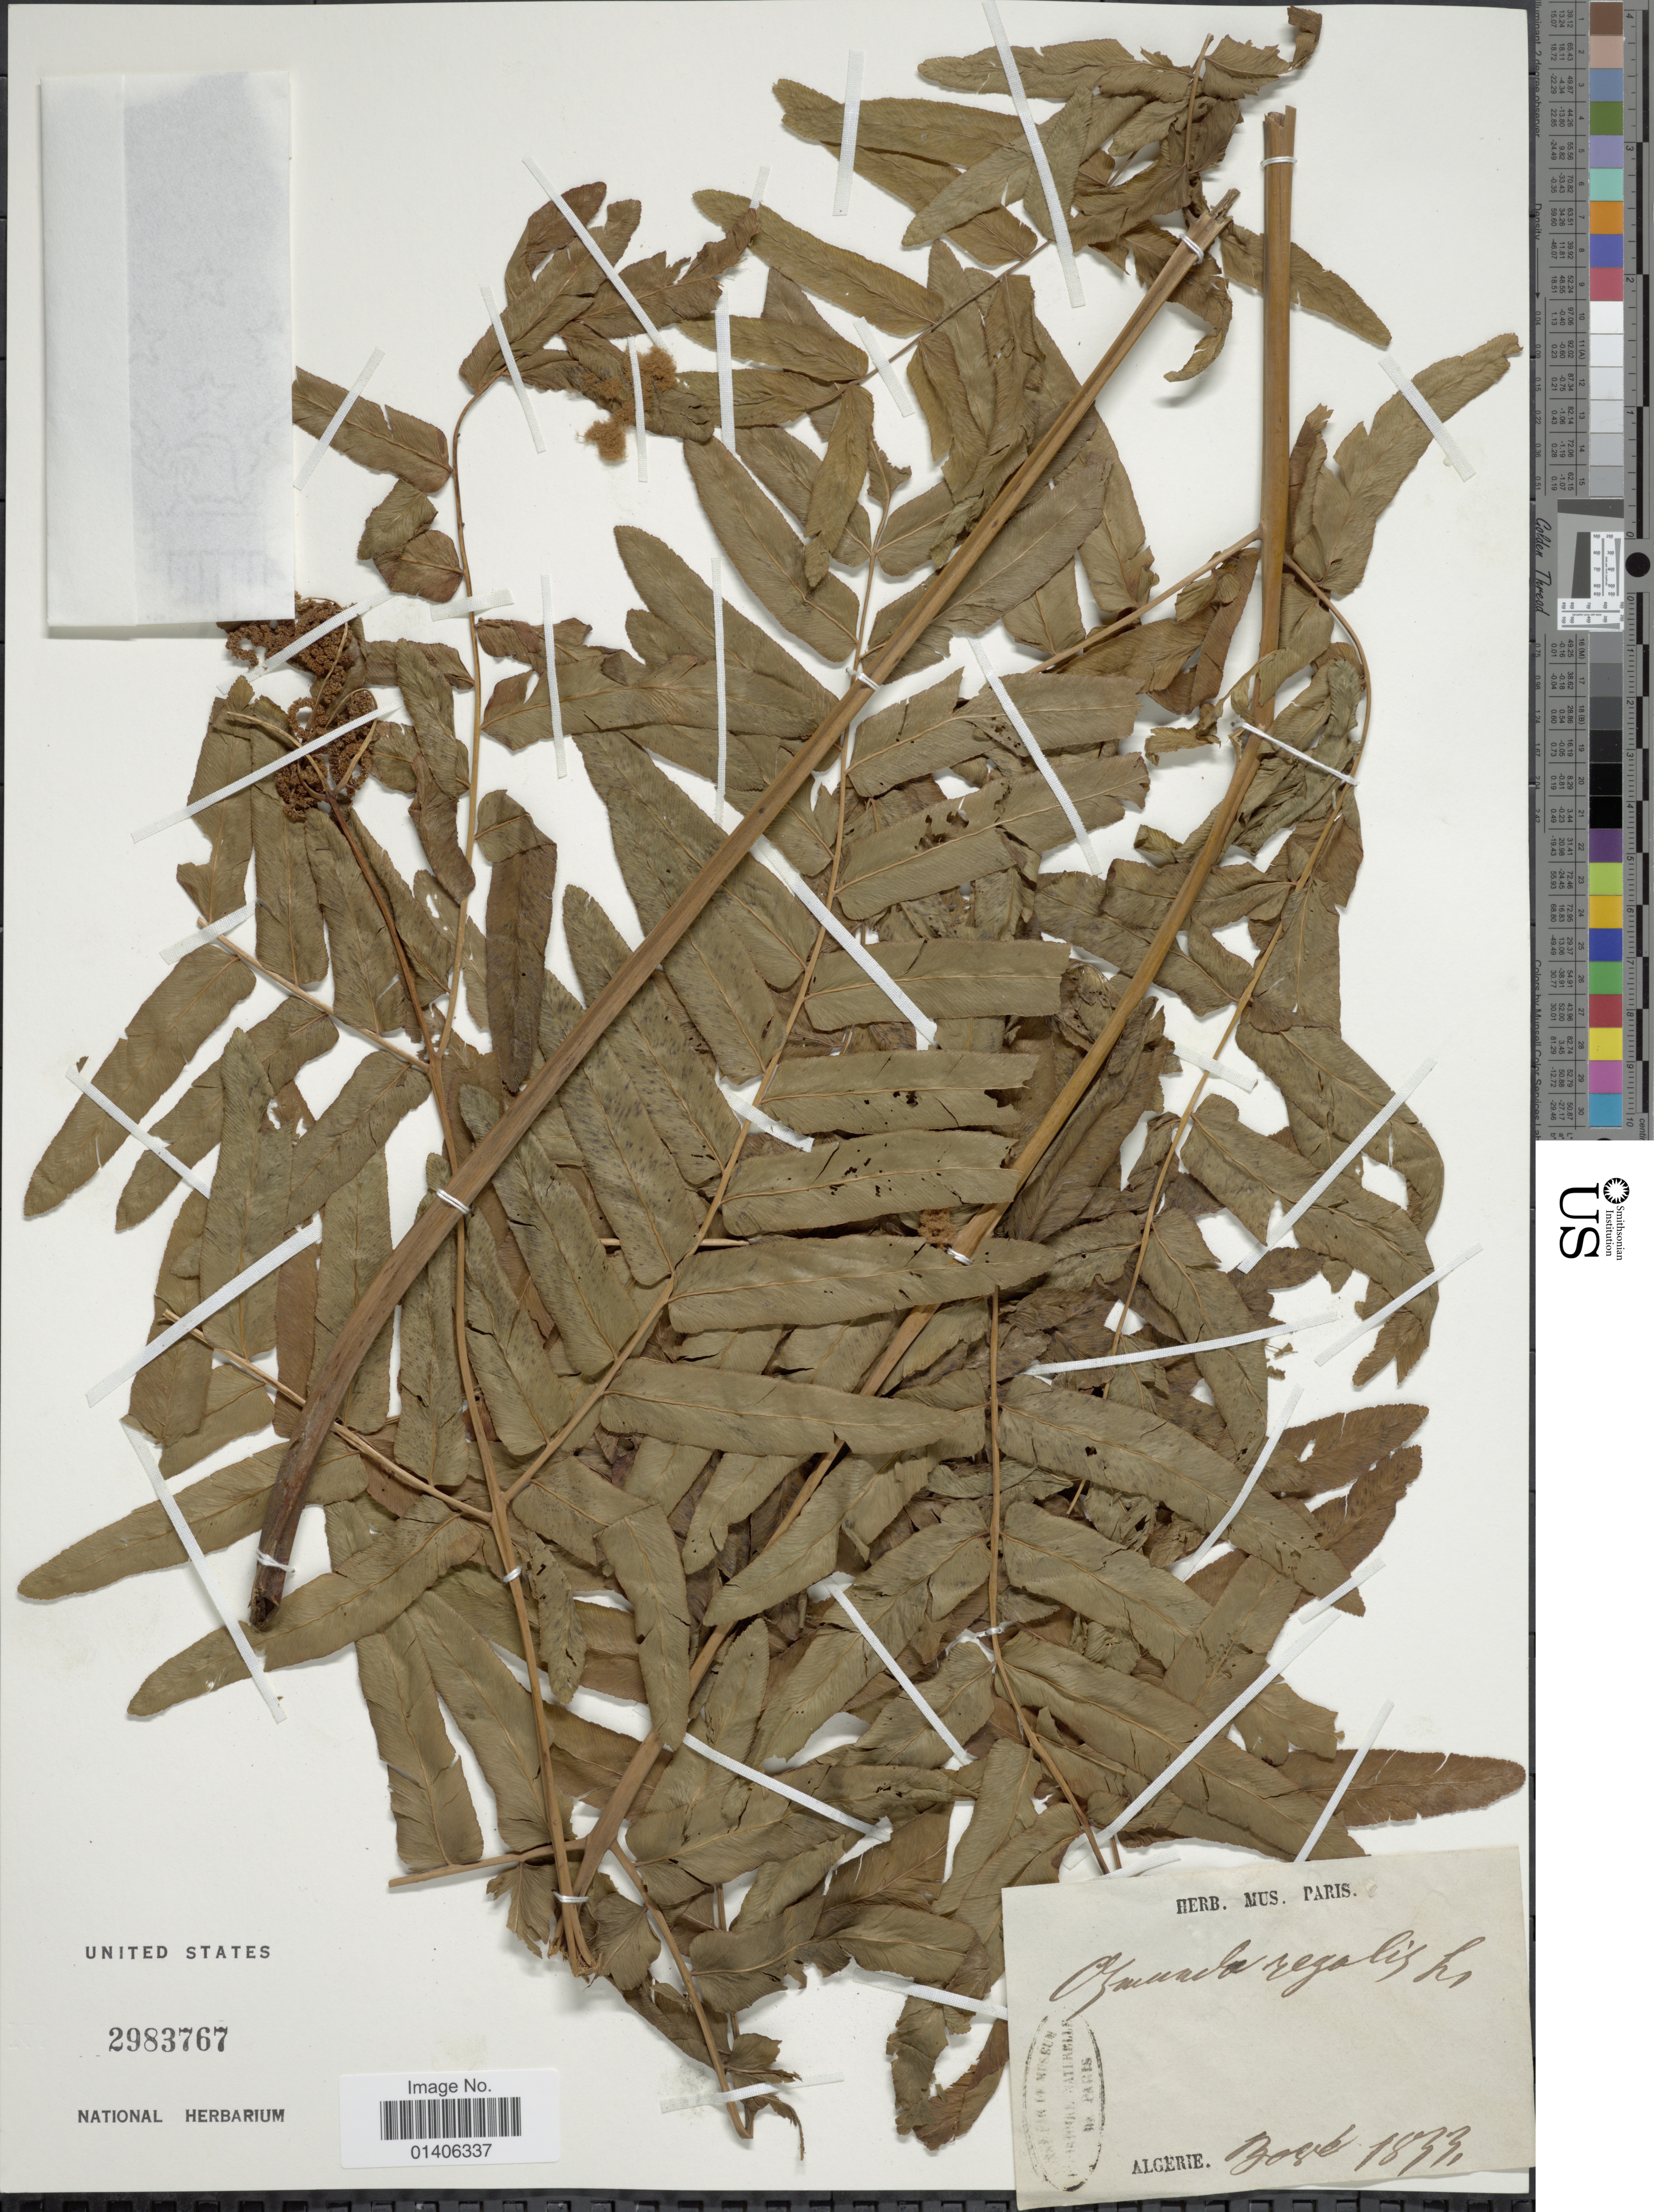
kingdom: Plantae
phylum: Tracheophyta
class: Polypodiopsida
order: Osmundales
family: Osmundaceae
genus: Osmunda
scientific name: Osmunda regalis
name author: L.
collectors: Bové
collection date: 1833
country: Algeria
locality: Bo [illegible text]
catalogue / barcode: US 2983767